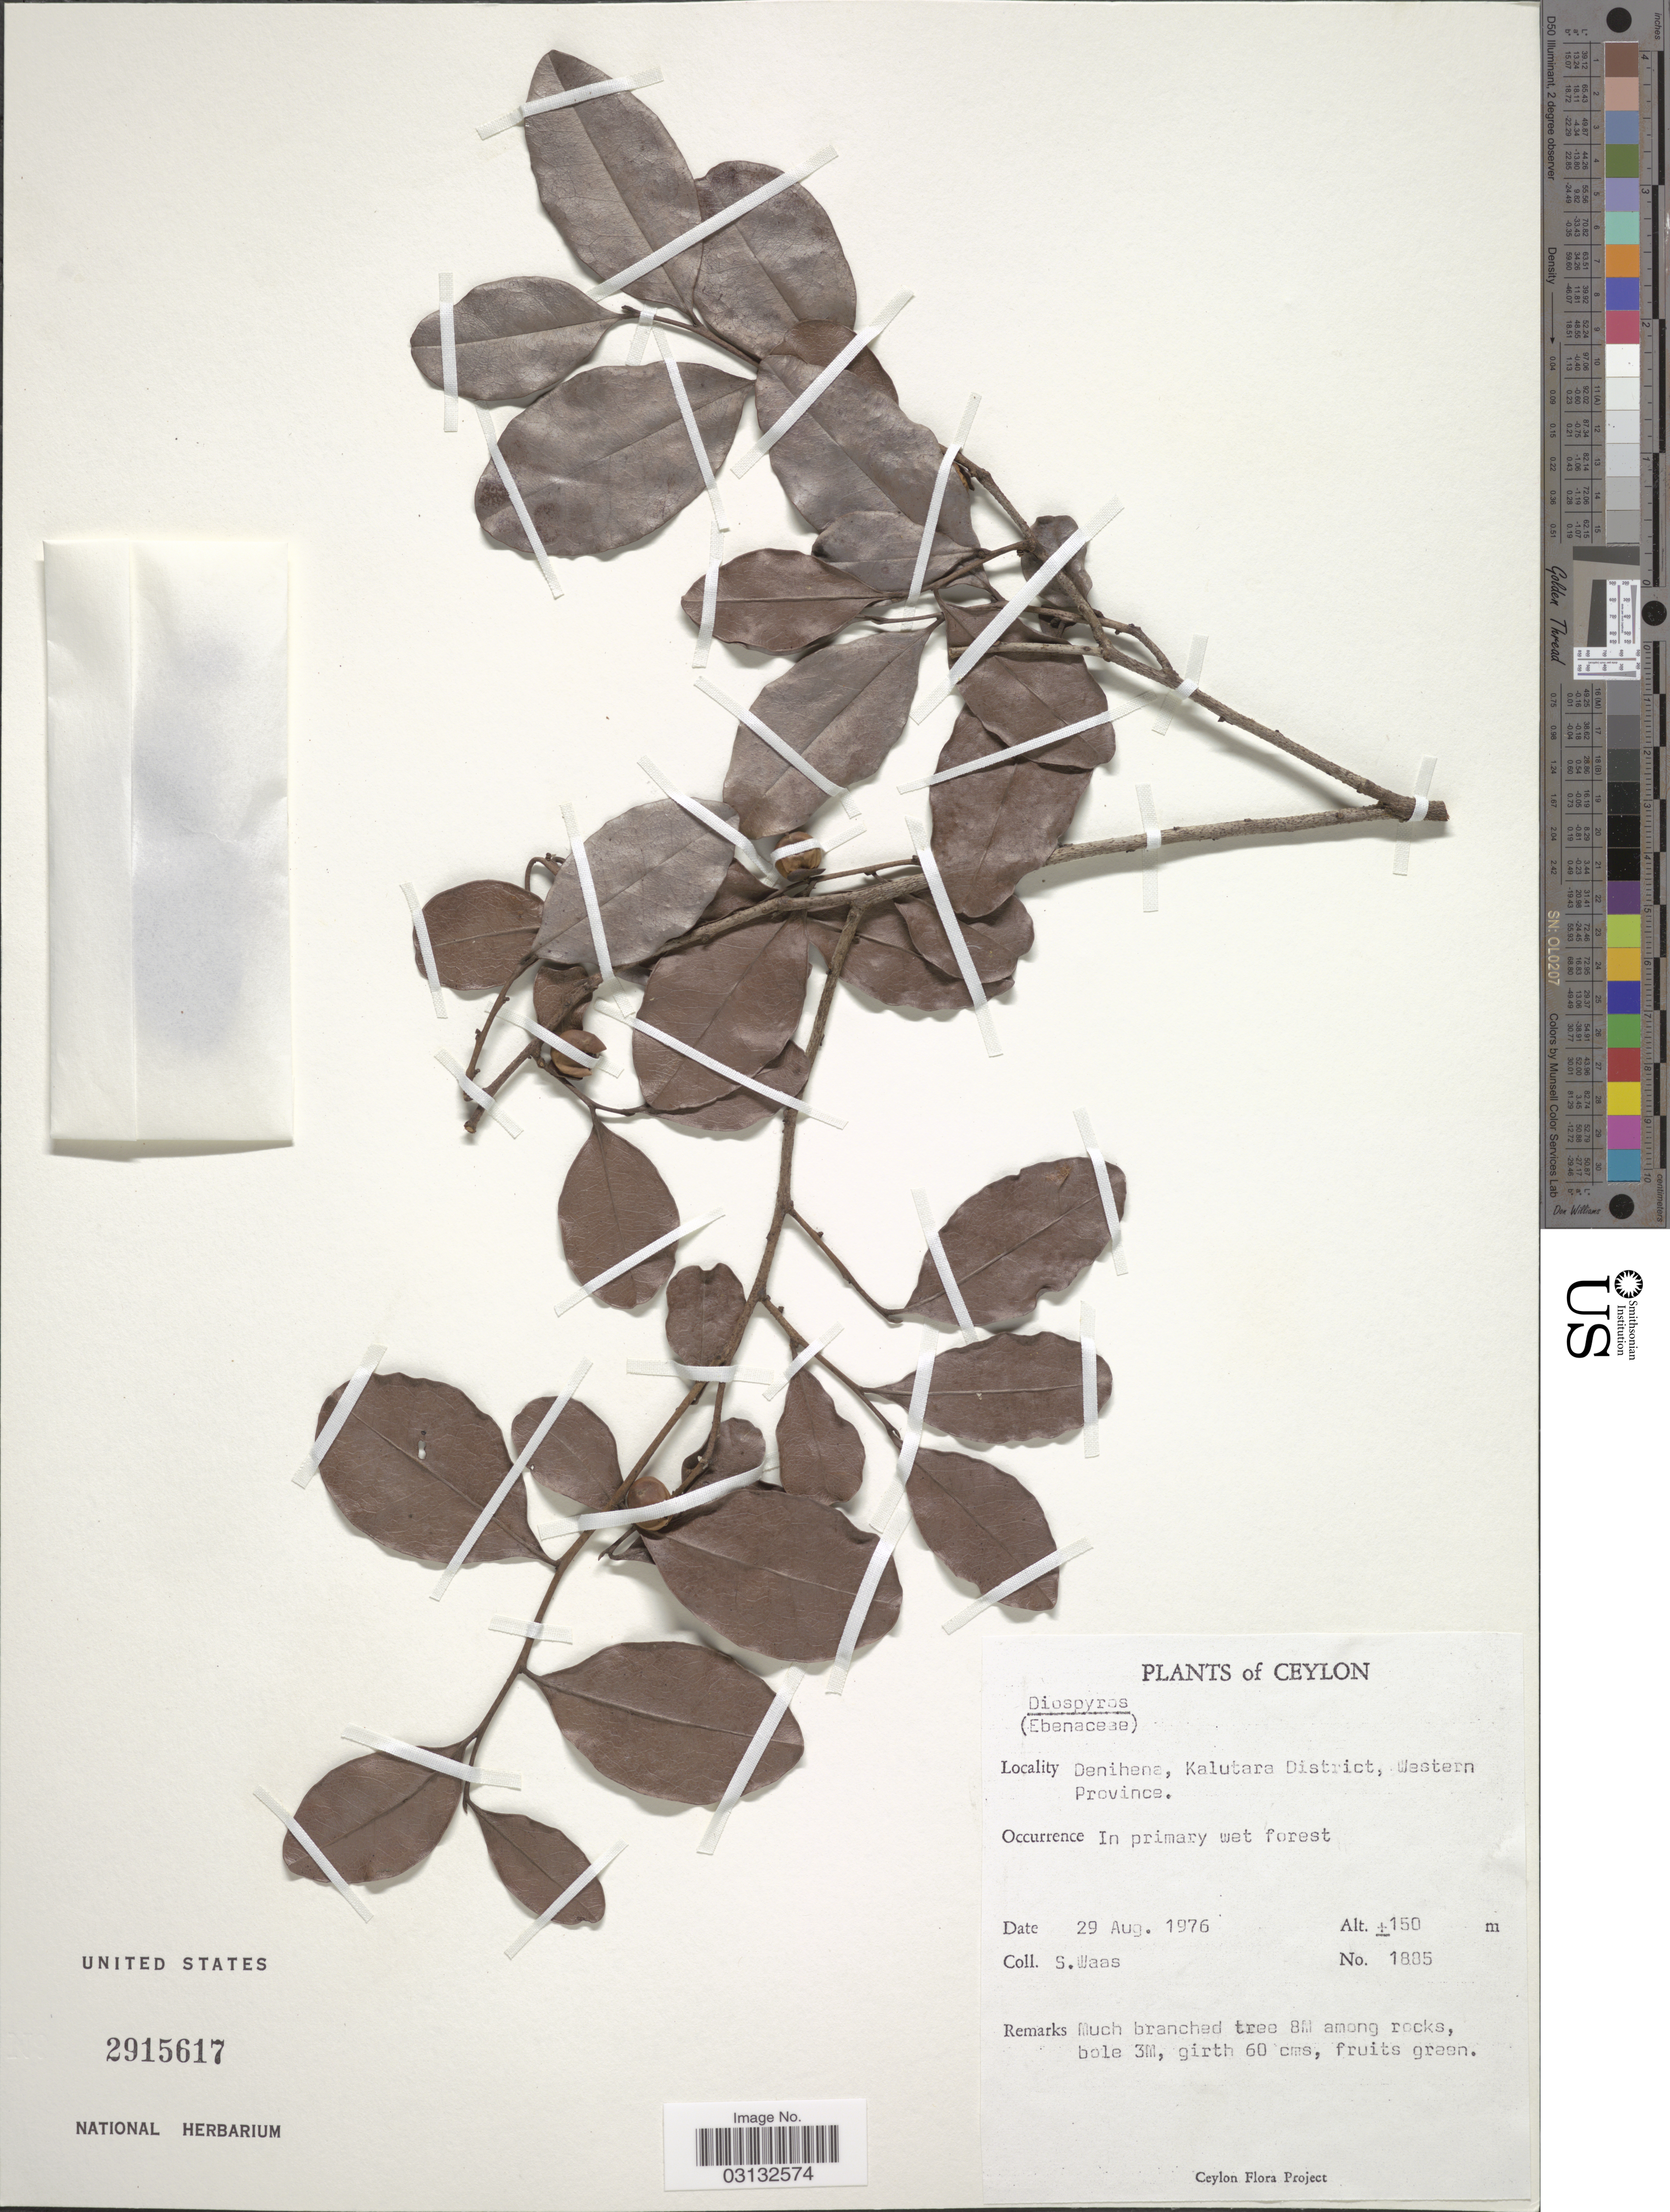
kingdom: Plantae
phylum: Tracheophyta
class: Magnoliopsida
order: Ericales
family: Ebenaceae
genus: Diospyros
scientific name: Diospyros sp.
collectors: S. Waas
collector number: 1885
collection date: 1976-08-29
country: Sri Lanka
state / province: Western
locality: Ceylon. Denihena, Kalutara District.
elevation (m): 150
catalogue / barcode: US 2915617